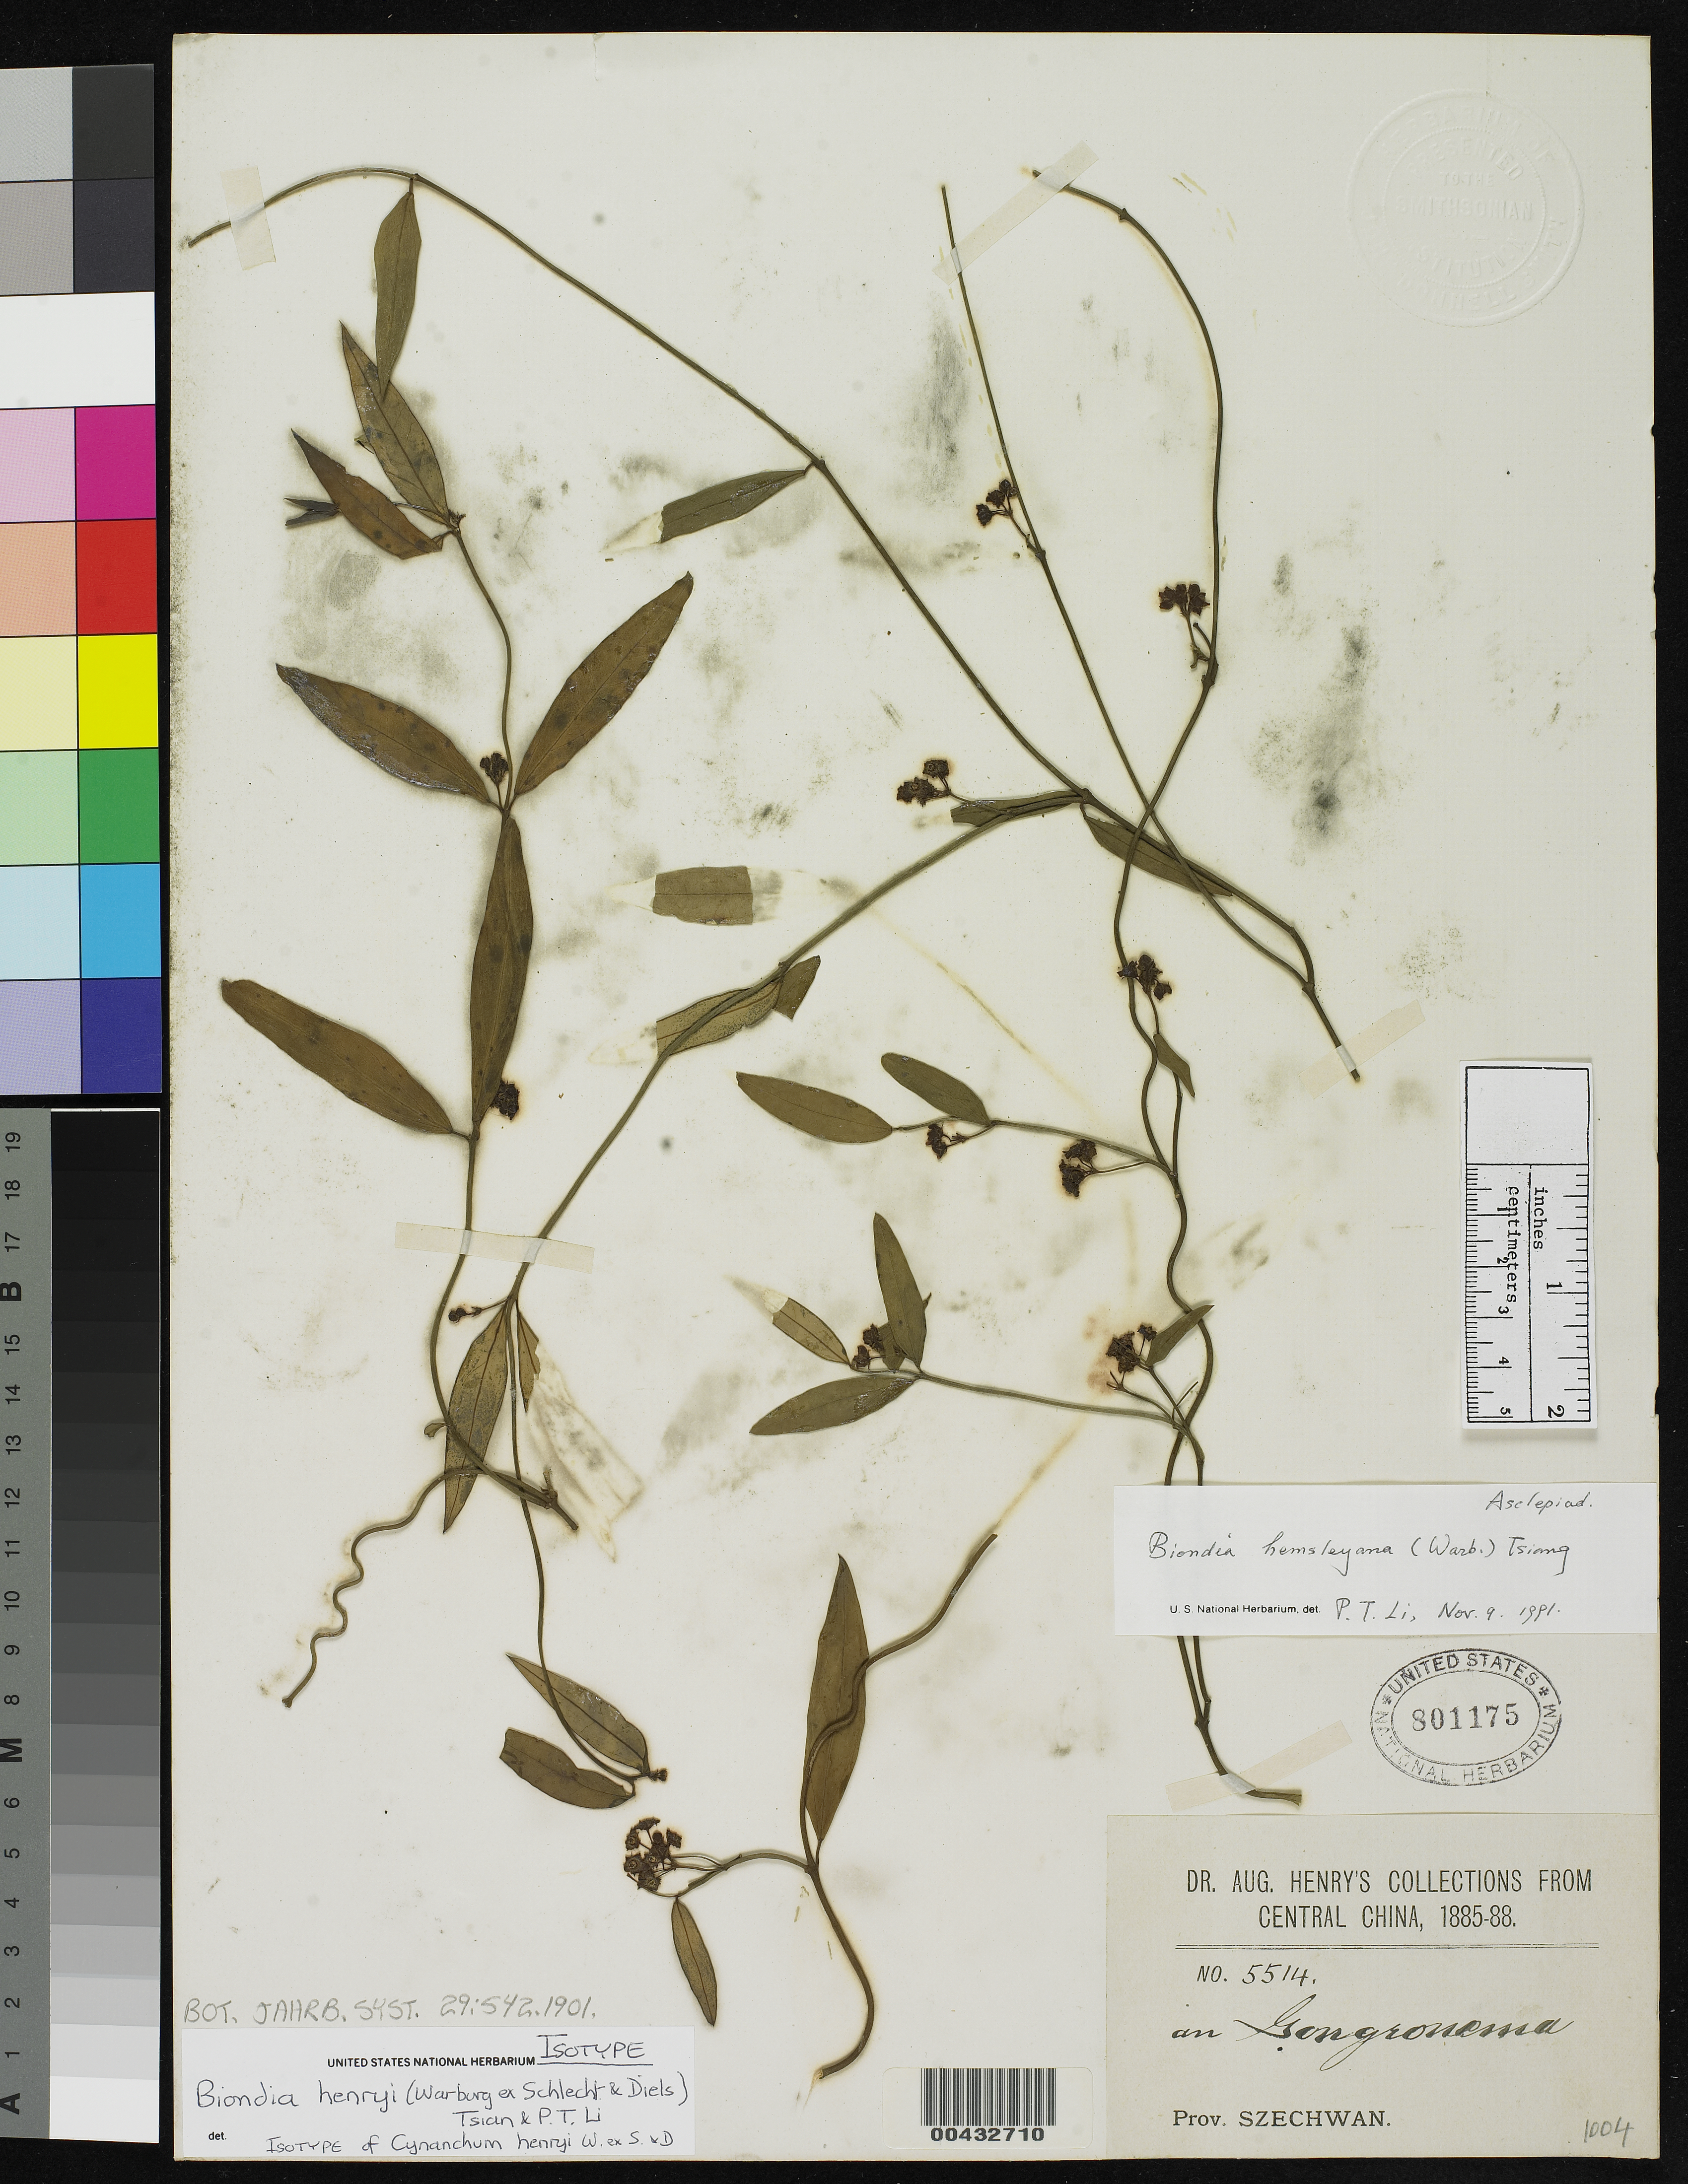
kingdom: Plantae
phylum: Tracheophyta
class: Magnoliopsida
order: Gentianales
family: Apocynaceae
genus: Cynanchum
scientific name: Cynanchum henryi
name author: Warb. ex Schltr. & Diels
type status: Isosyntype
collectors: A. Henry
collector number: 5514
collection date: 1885/1888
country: China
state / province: Sichuan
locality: Central China. Prov. Szechwan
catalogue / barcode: US 801175